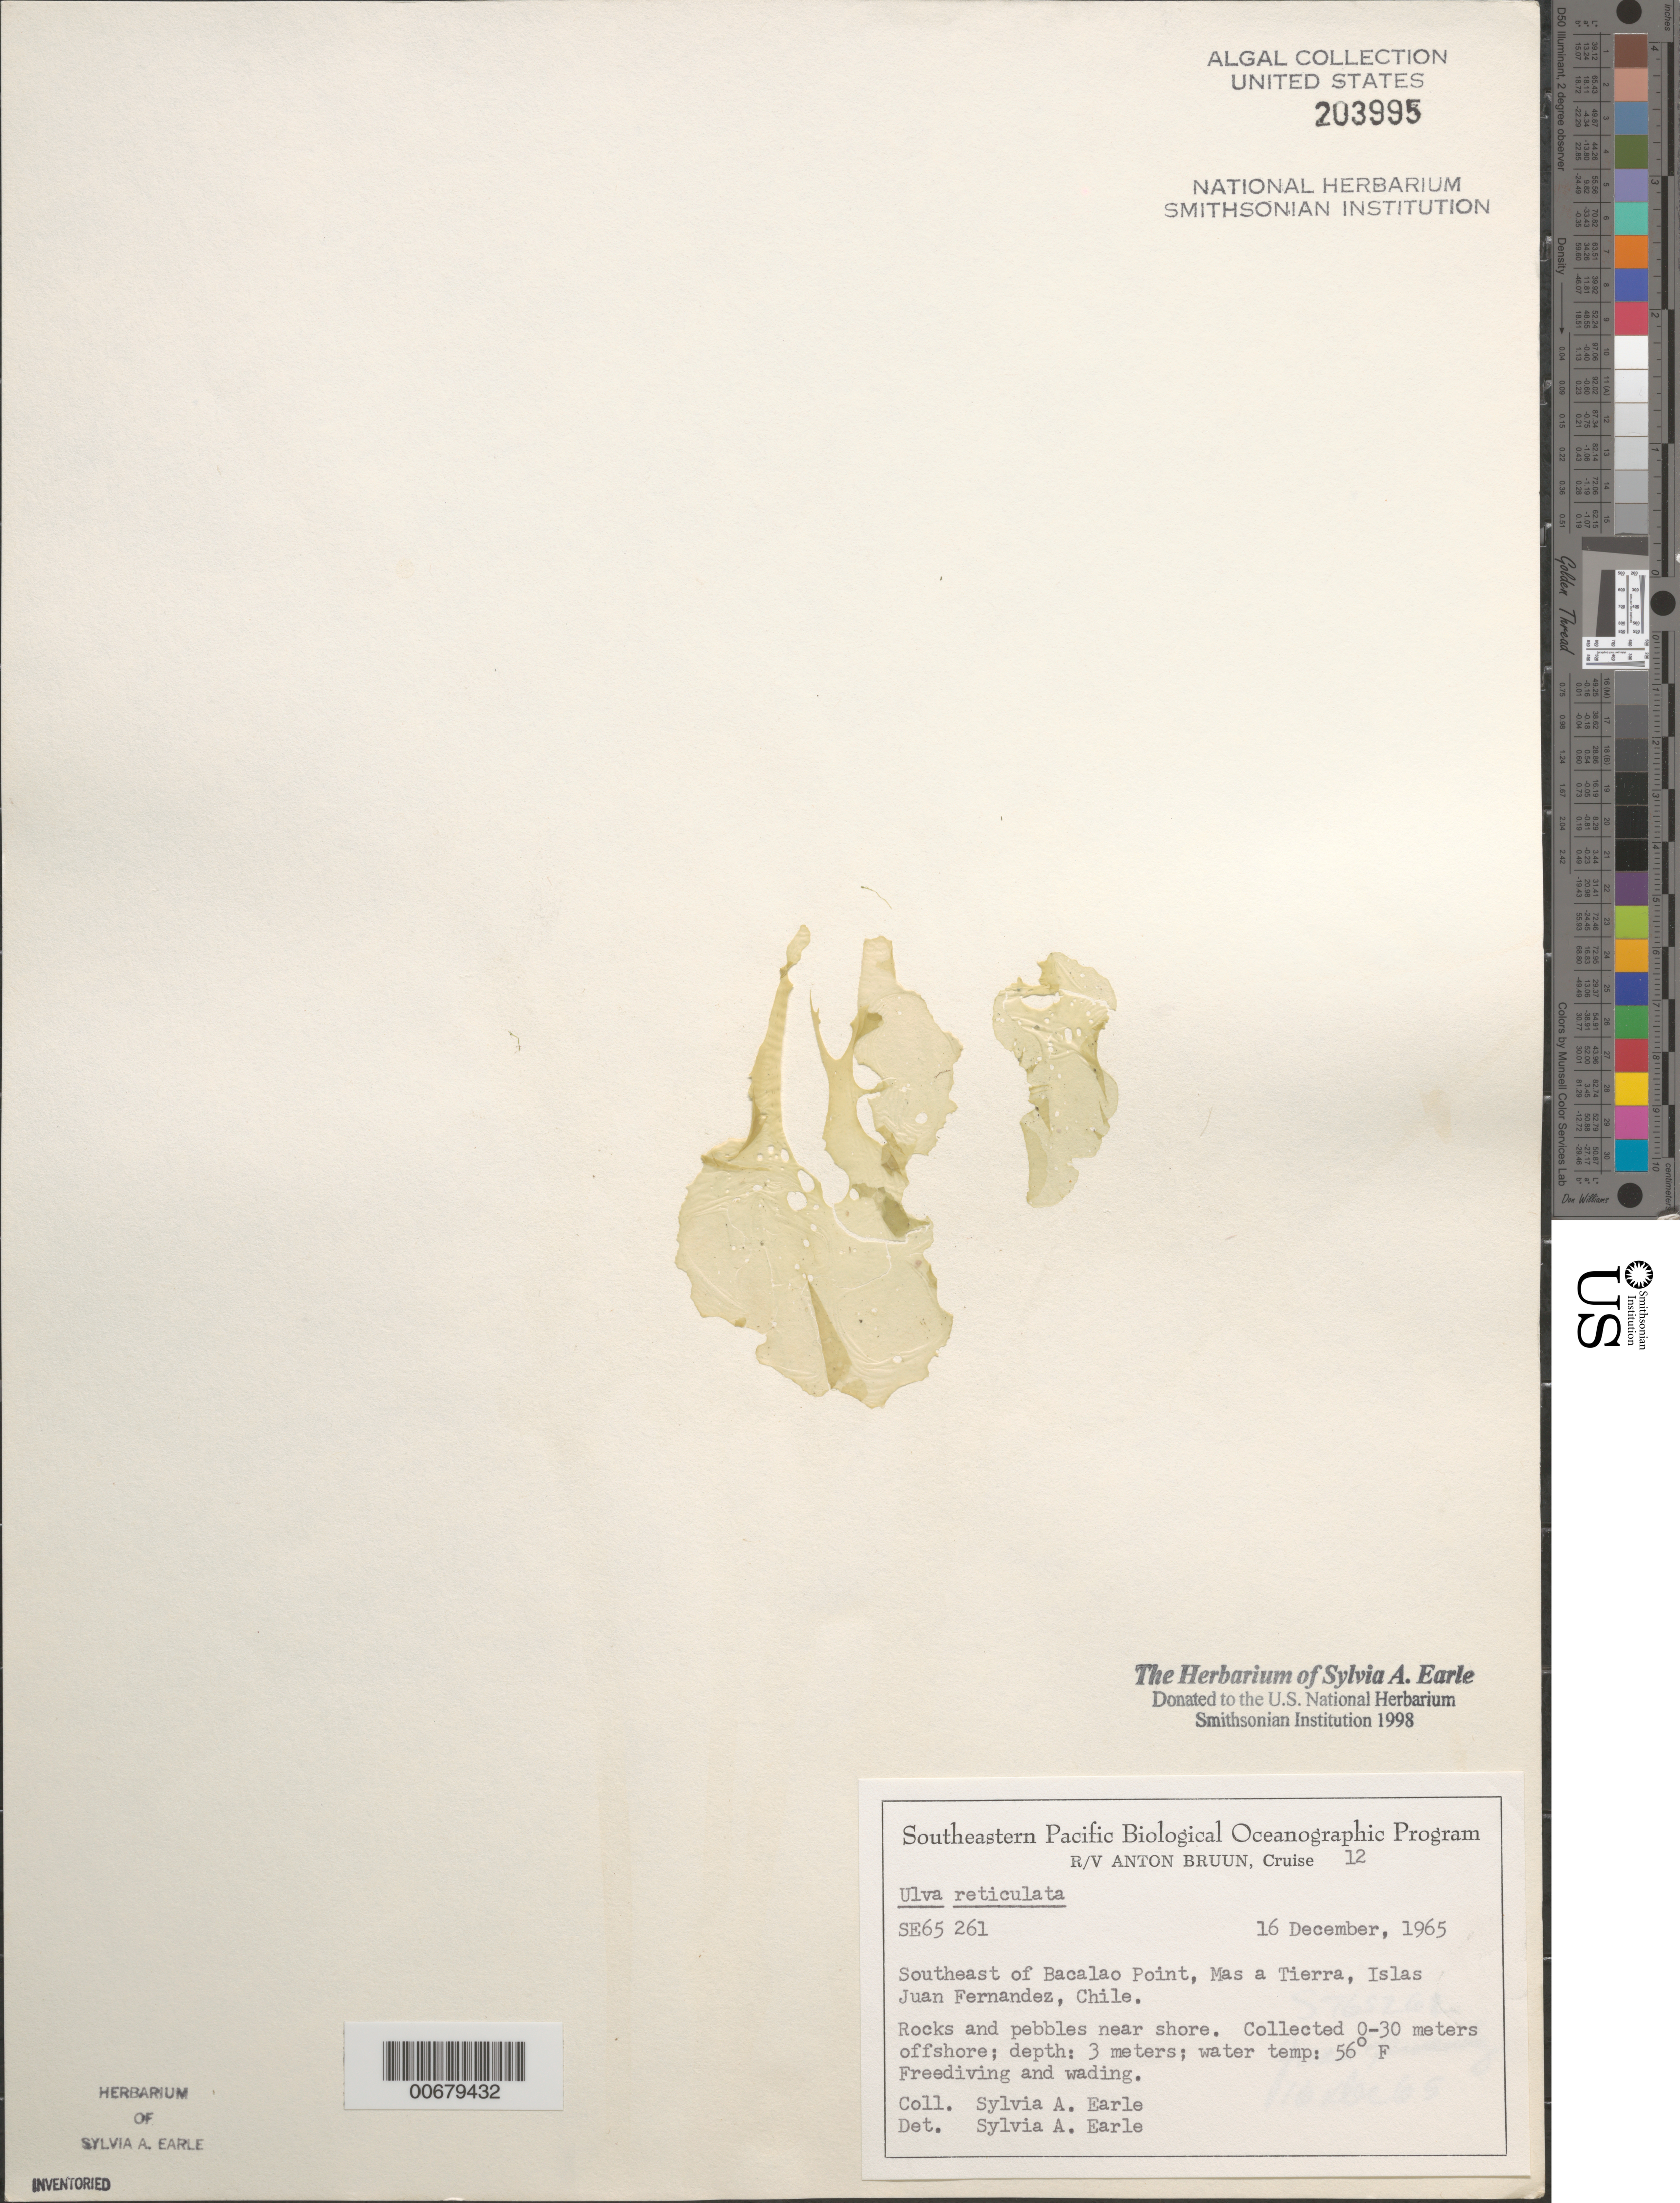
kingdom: Plantae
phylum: Chlorophyta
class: Ulvophyceae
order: Ulvales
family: Ulvaceae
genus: Ulva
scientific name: Ulva reticulata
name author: Forssk.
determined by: Earle, S. A.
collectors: S. A. Earle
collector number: SE 65261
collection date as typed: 16 Dec 1965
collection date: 1965-12-16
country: Chile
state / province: Valparaíso (V)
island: Isla Más a Tierra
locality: Southeast of Bacalao Point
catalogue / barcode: US 203995